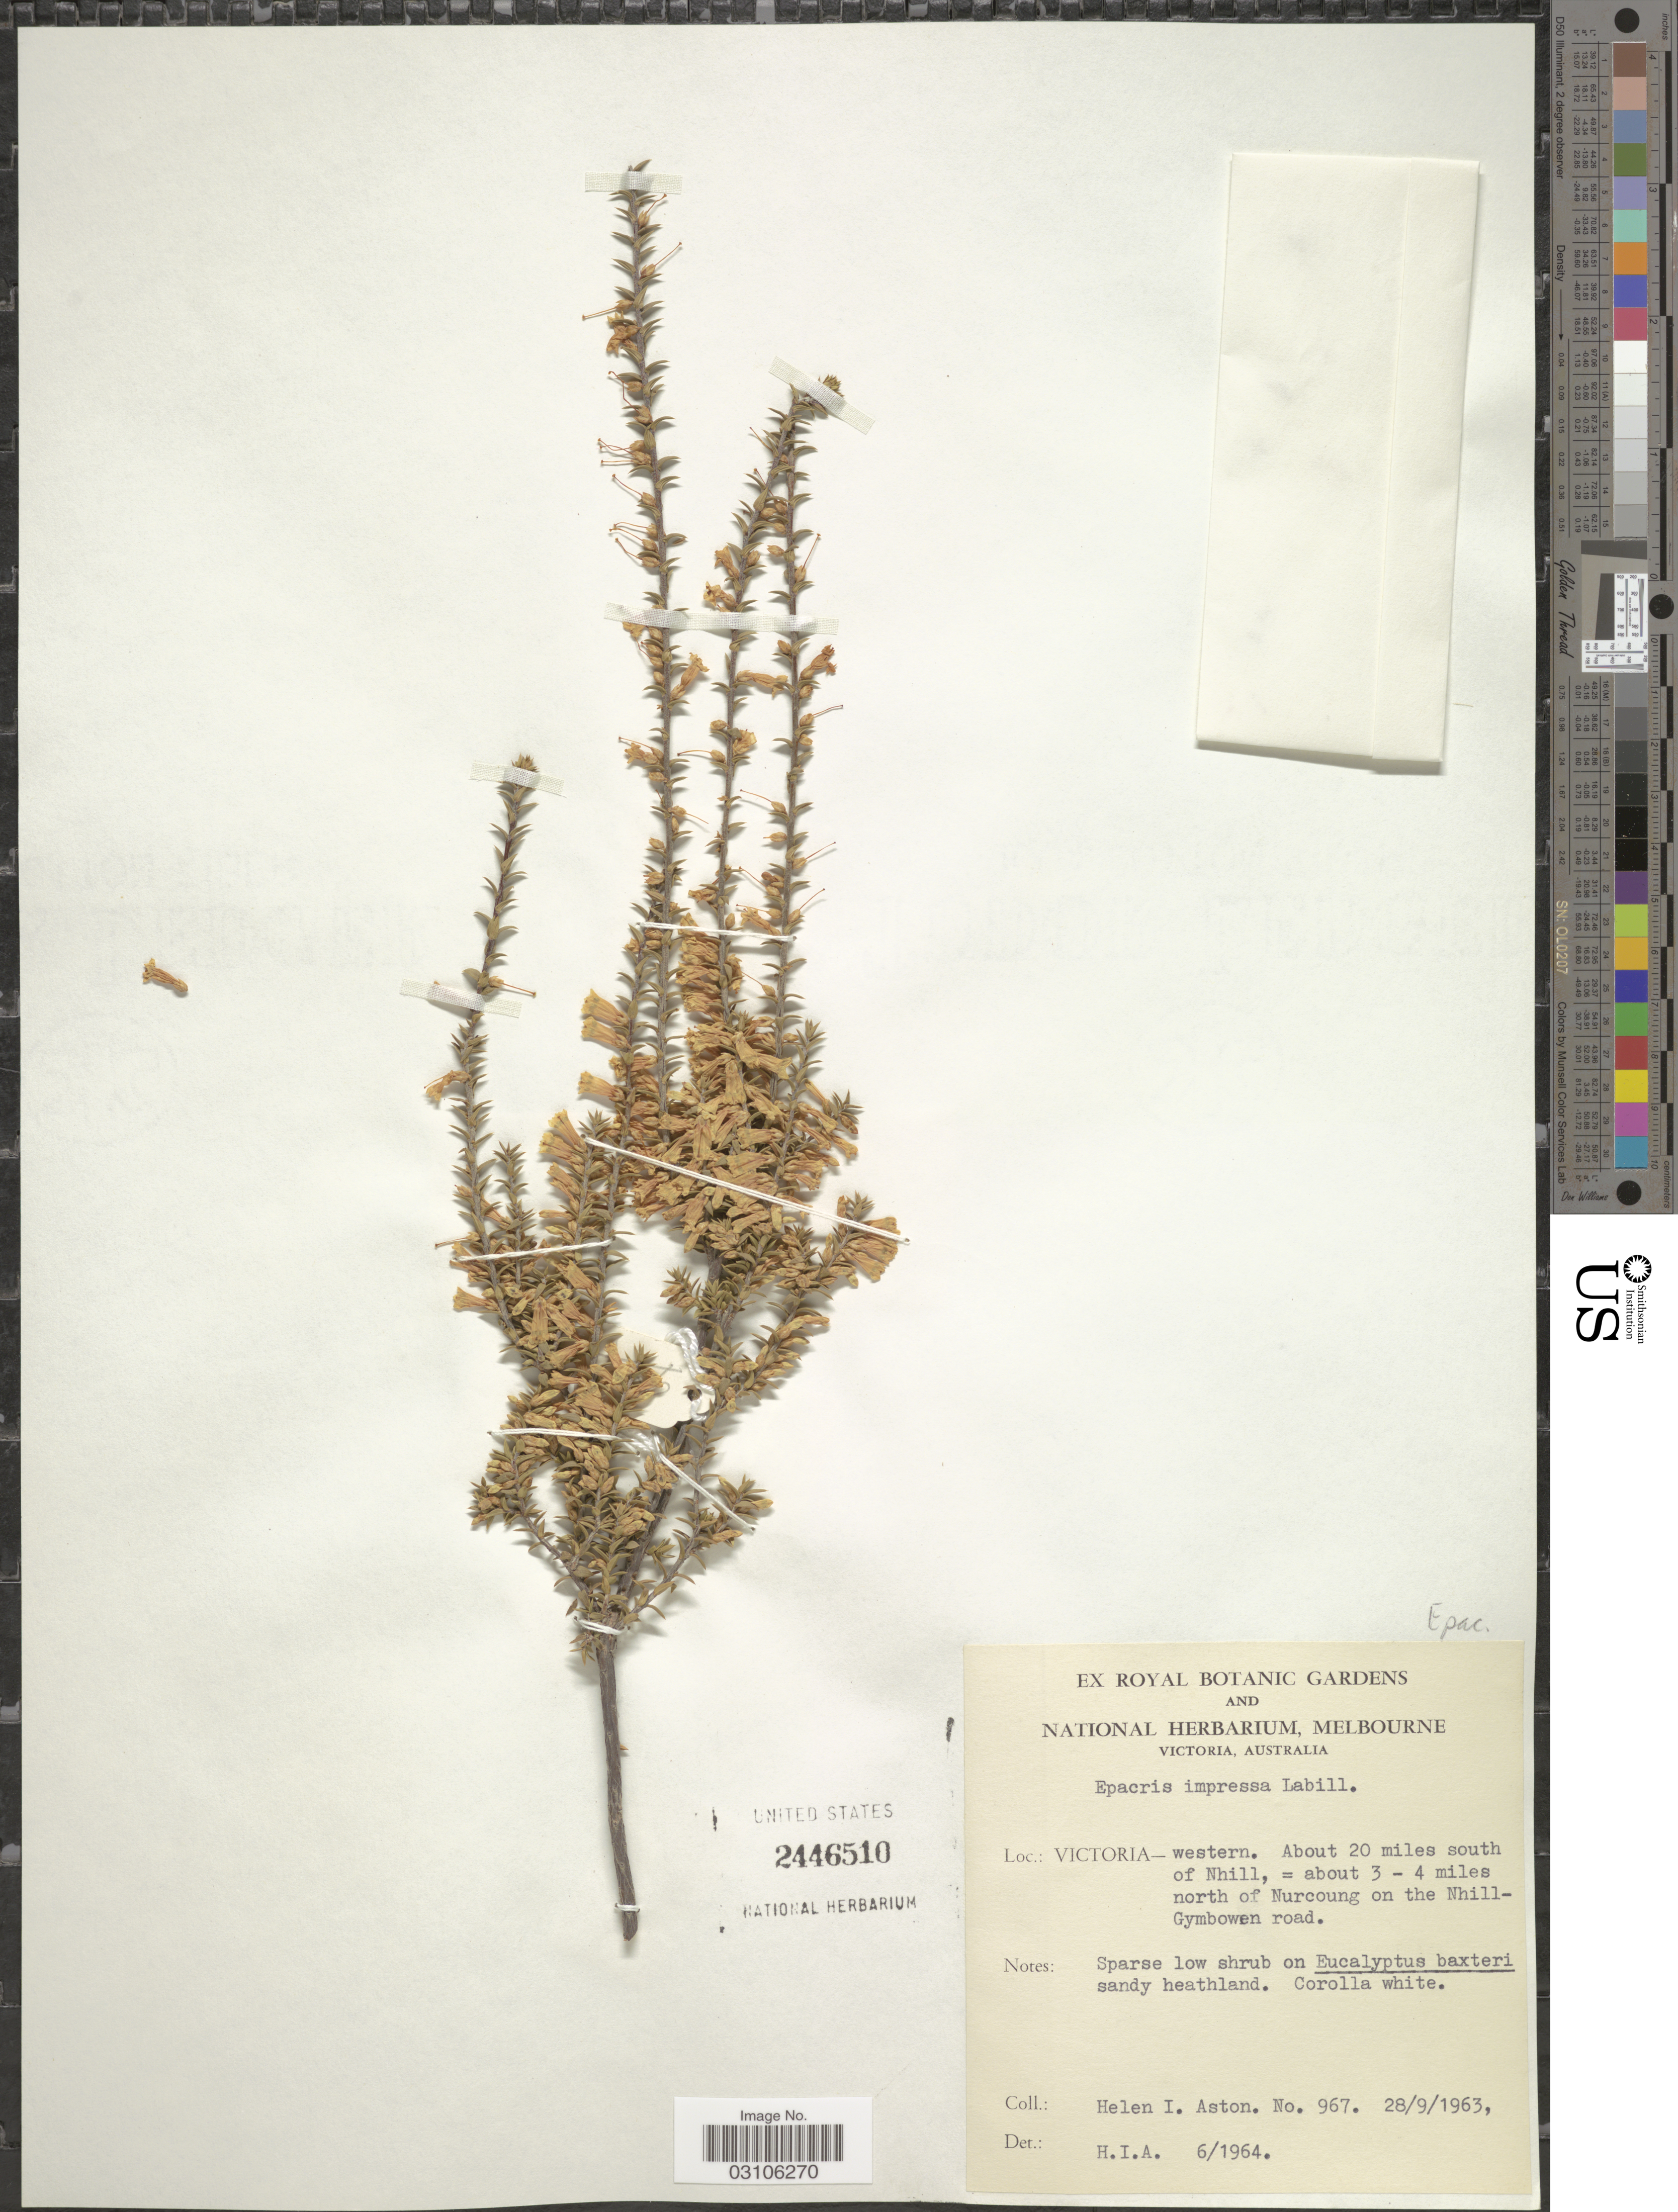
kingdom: Plantae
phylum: Tracheophyta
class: Magnoliopsida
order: Ericales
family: Ericaceae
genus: Epacris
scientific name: Epacris impressa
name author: Labill.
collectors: H. I. Aston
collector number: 967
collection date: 1963-09-28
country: Australia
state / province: Victoria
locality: Victoria - western. About 20 miles south of Nhill, = about 3-4 miles north of Nurcoung on the Nhill-Gymbowen road.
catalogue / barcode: US 2446510